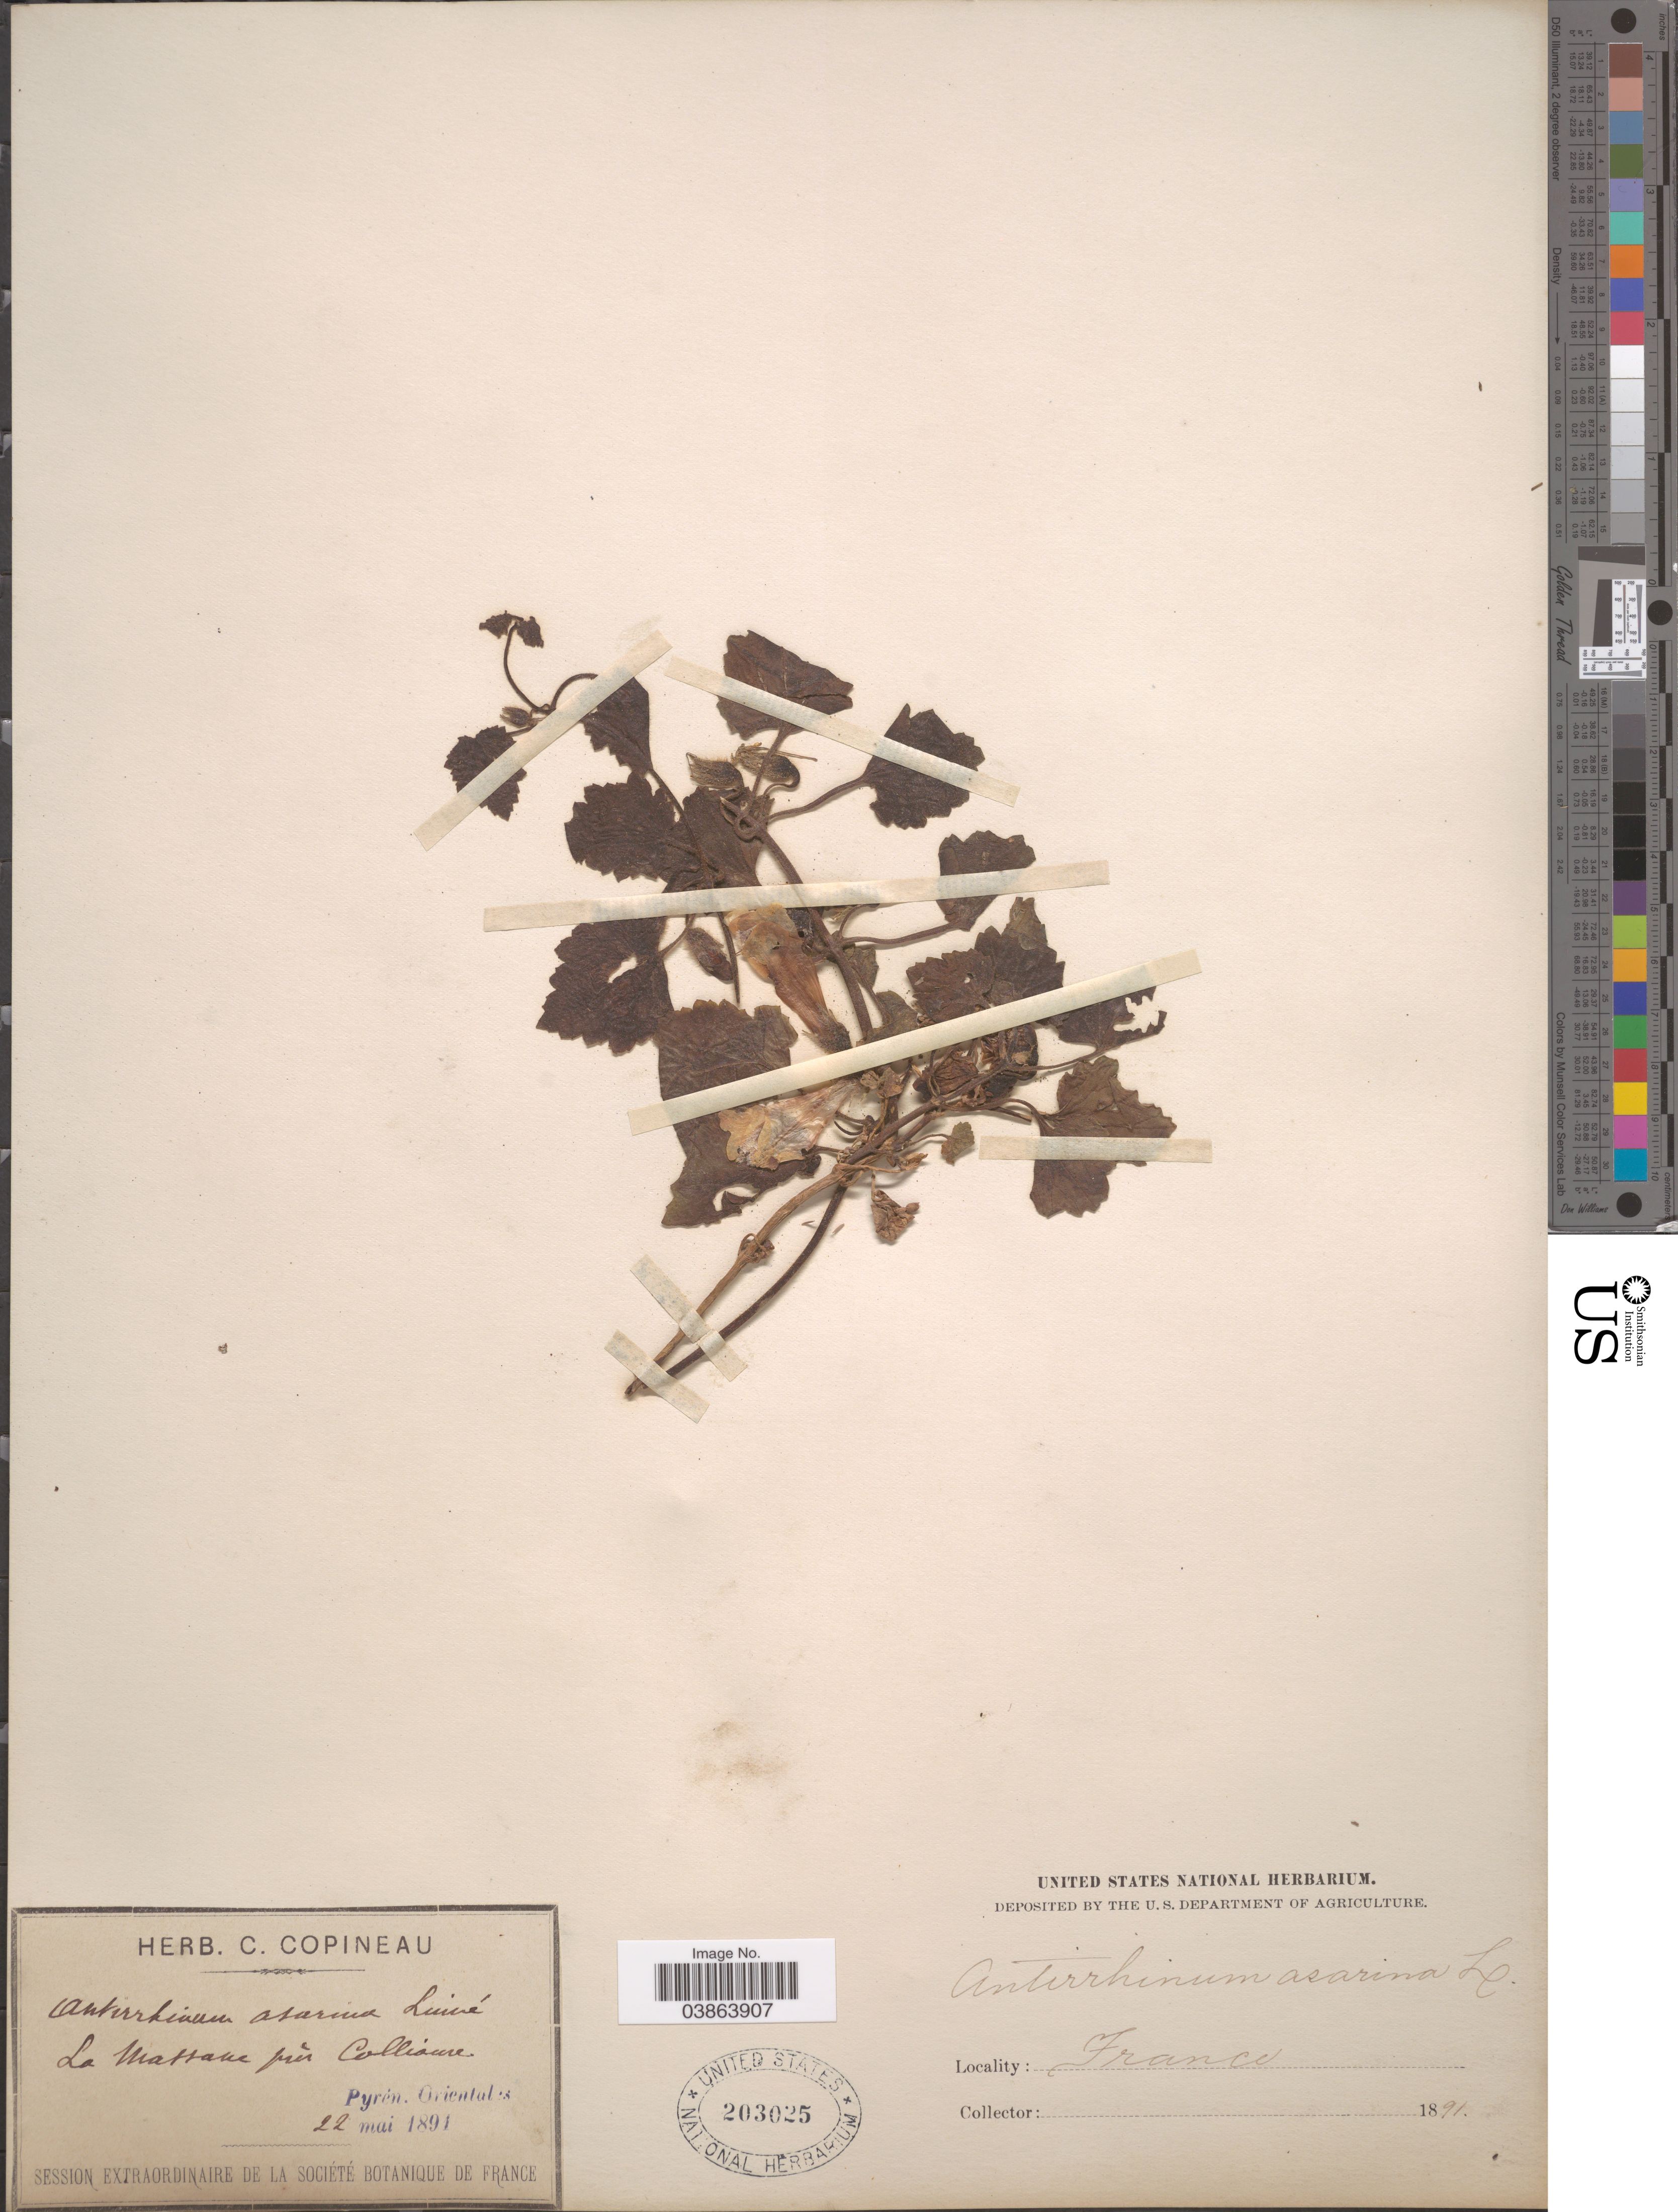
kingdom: Plantae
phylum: Tracheophyta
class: Magnoliopsida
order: Lamiales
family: Plantaginaceae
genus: Asarina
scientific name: Asarina procumbens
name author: Mill.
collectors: ex herb. C. Copineau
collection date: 1891-05-22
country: France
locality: La Massane prés Collioure . Pyrén. Orientales.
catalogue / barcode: US 203025